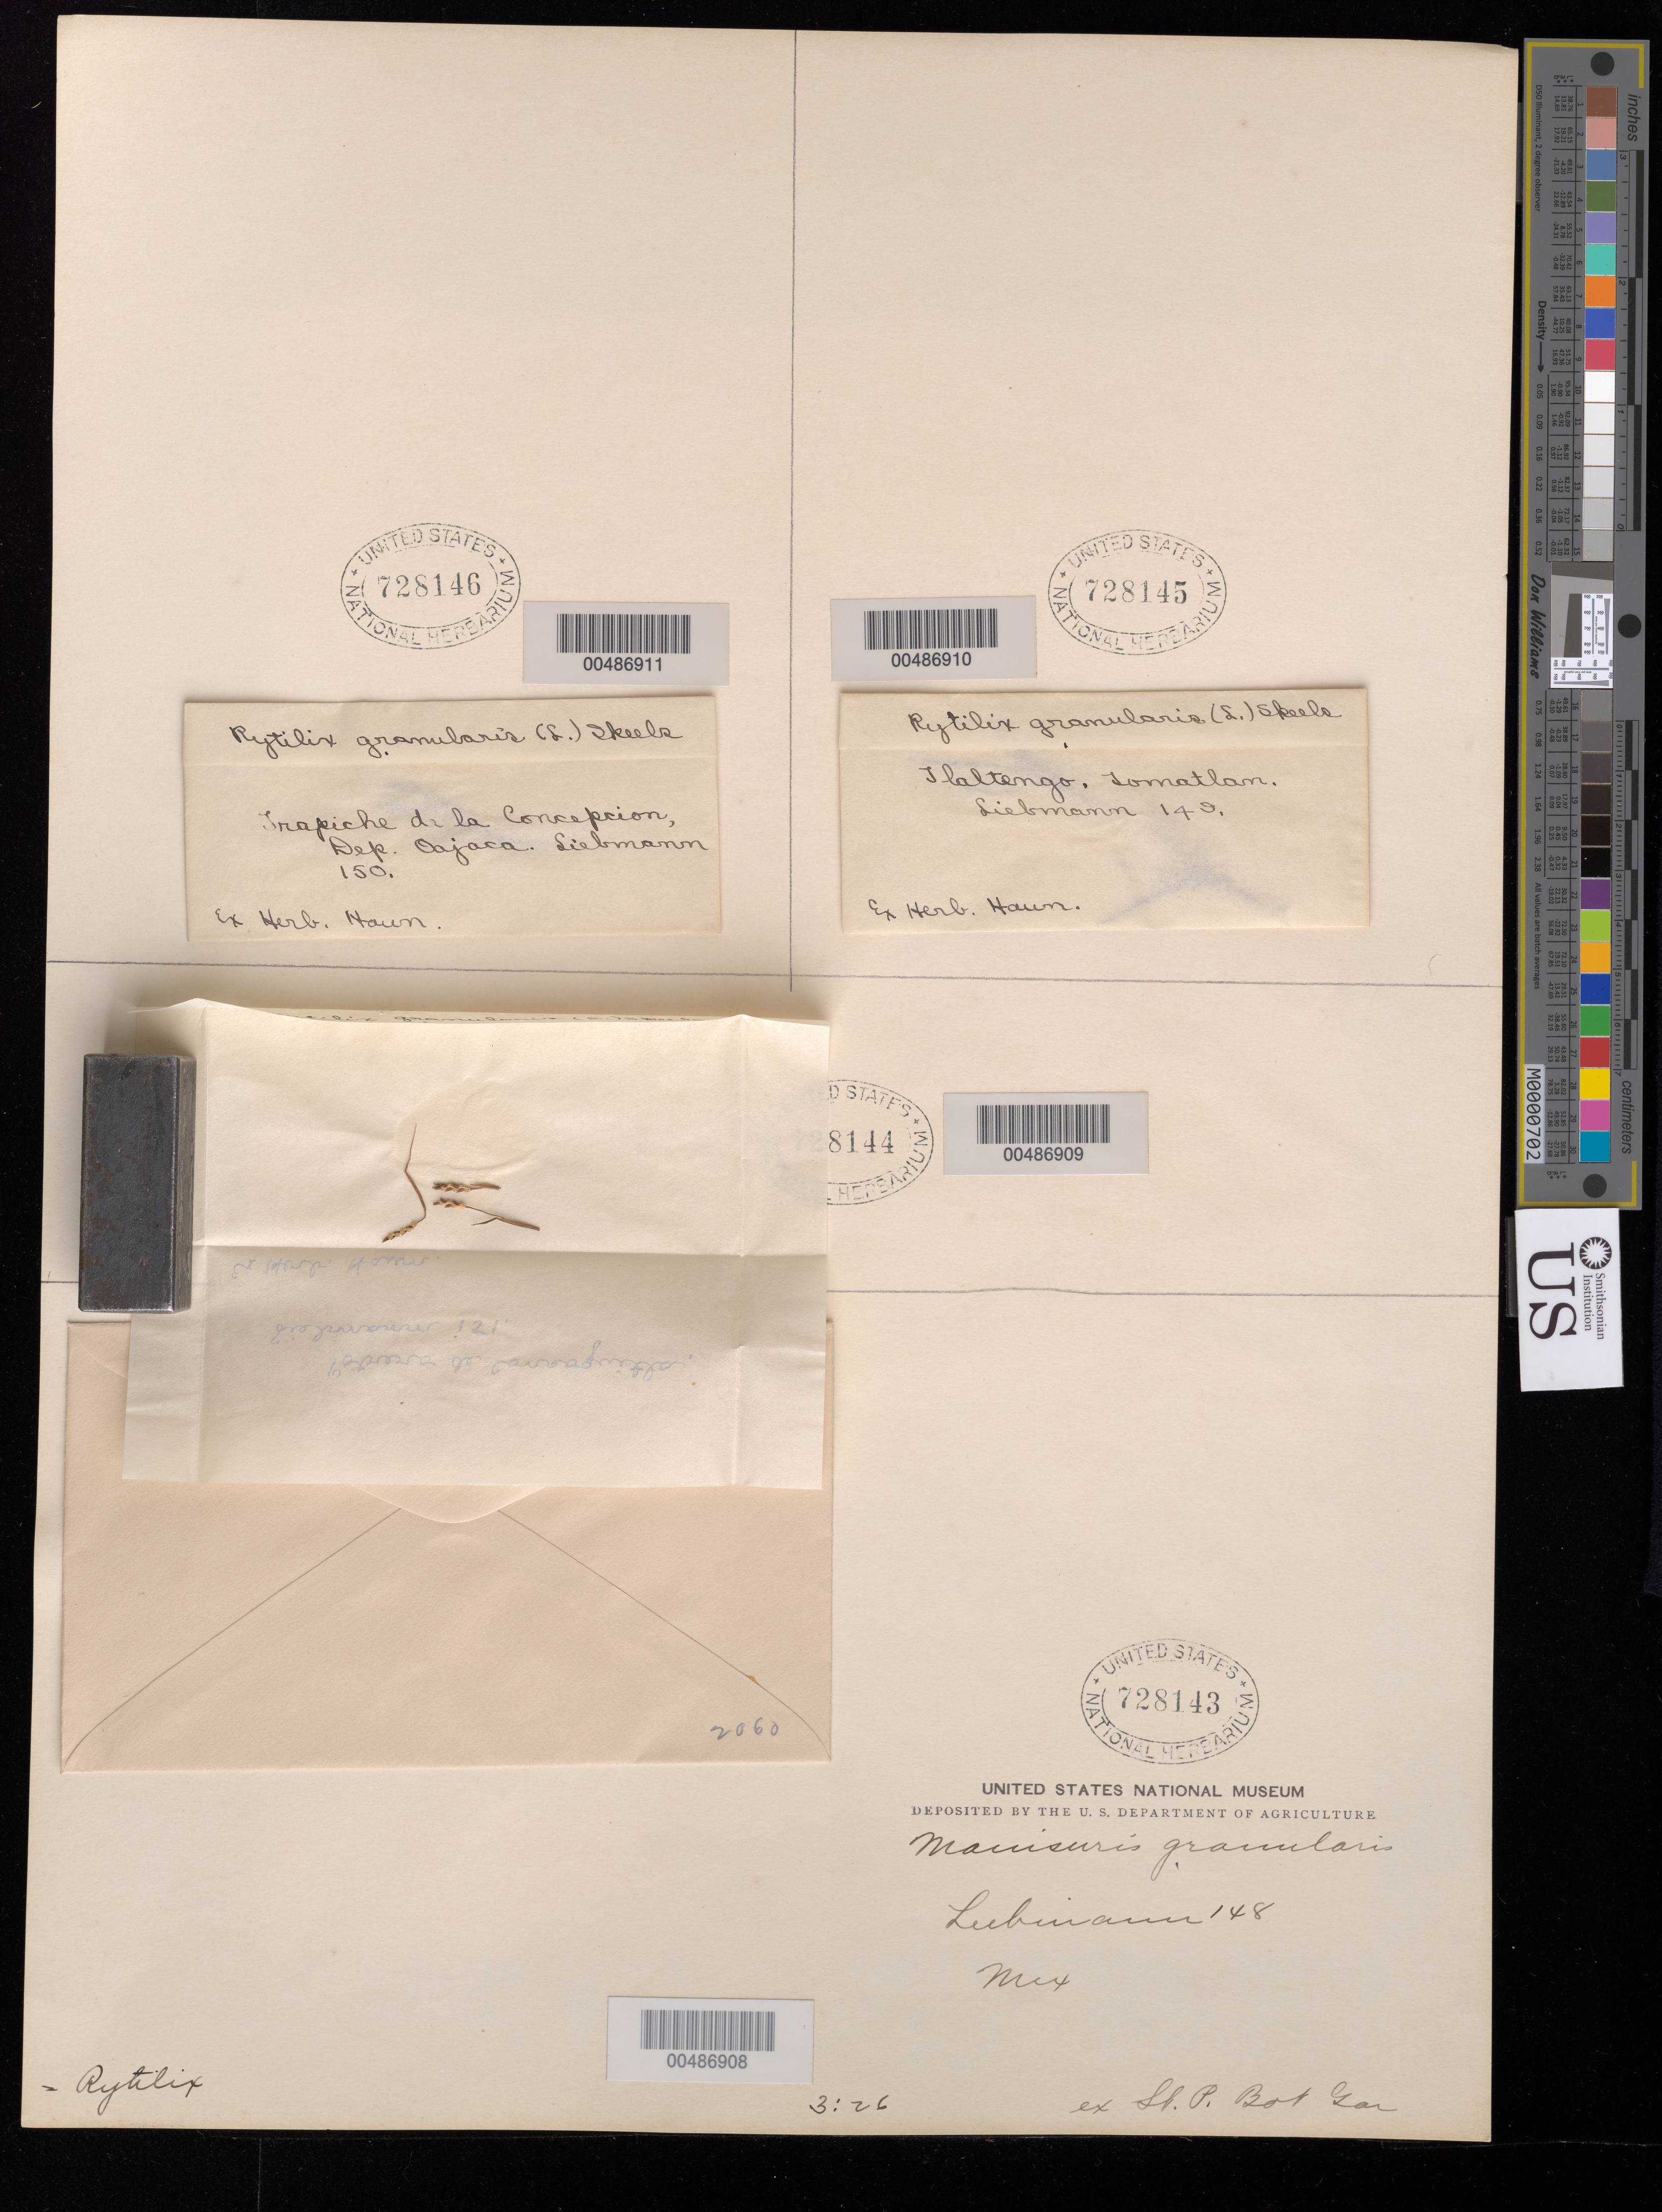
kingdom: Plantae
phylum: Tracheophyta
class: Liliopsida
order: Poales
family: Poaceae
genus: Hackelochloa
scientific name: Hackelochloa granularis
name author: (L.) Kuntze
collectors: F. M. Liebmann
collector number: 151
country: Mexico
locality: Potrero de Consoquitla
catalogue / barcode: US 728144